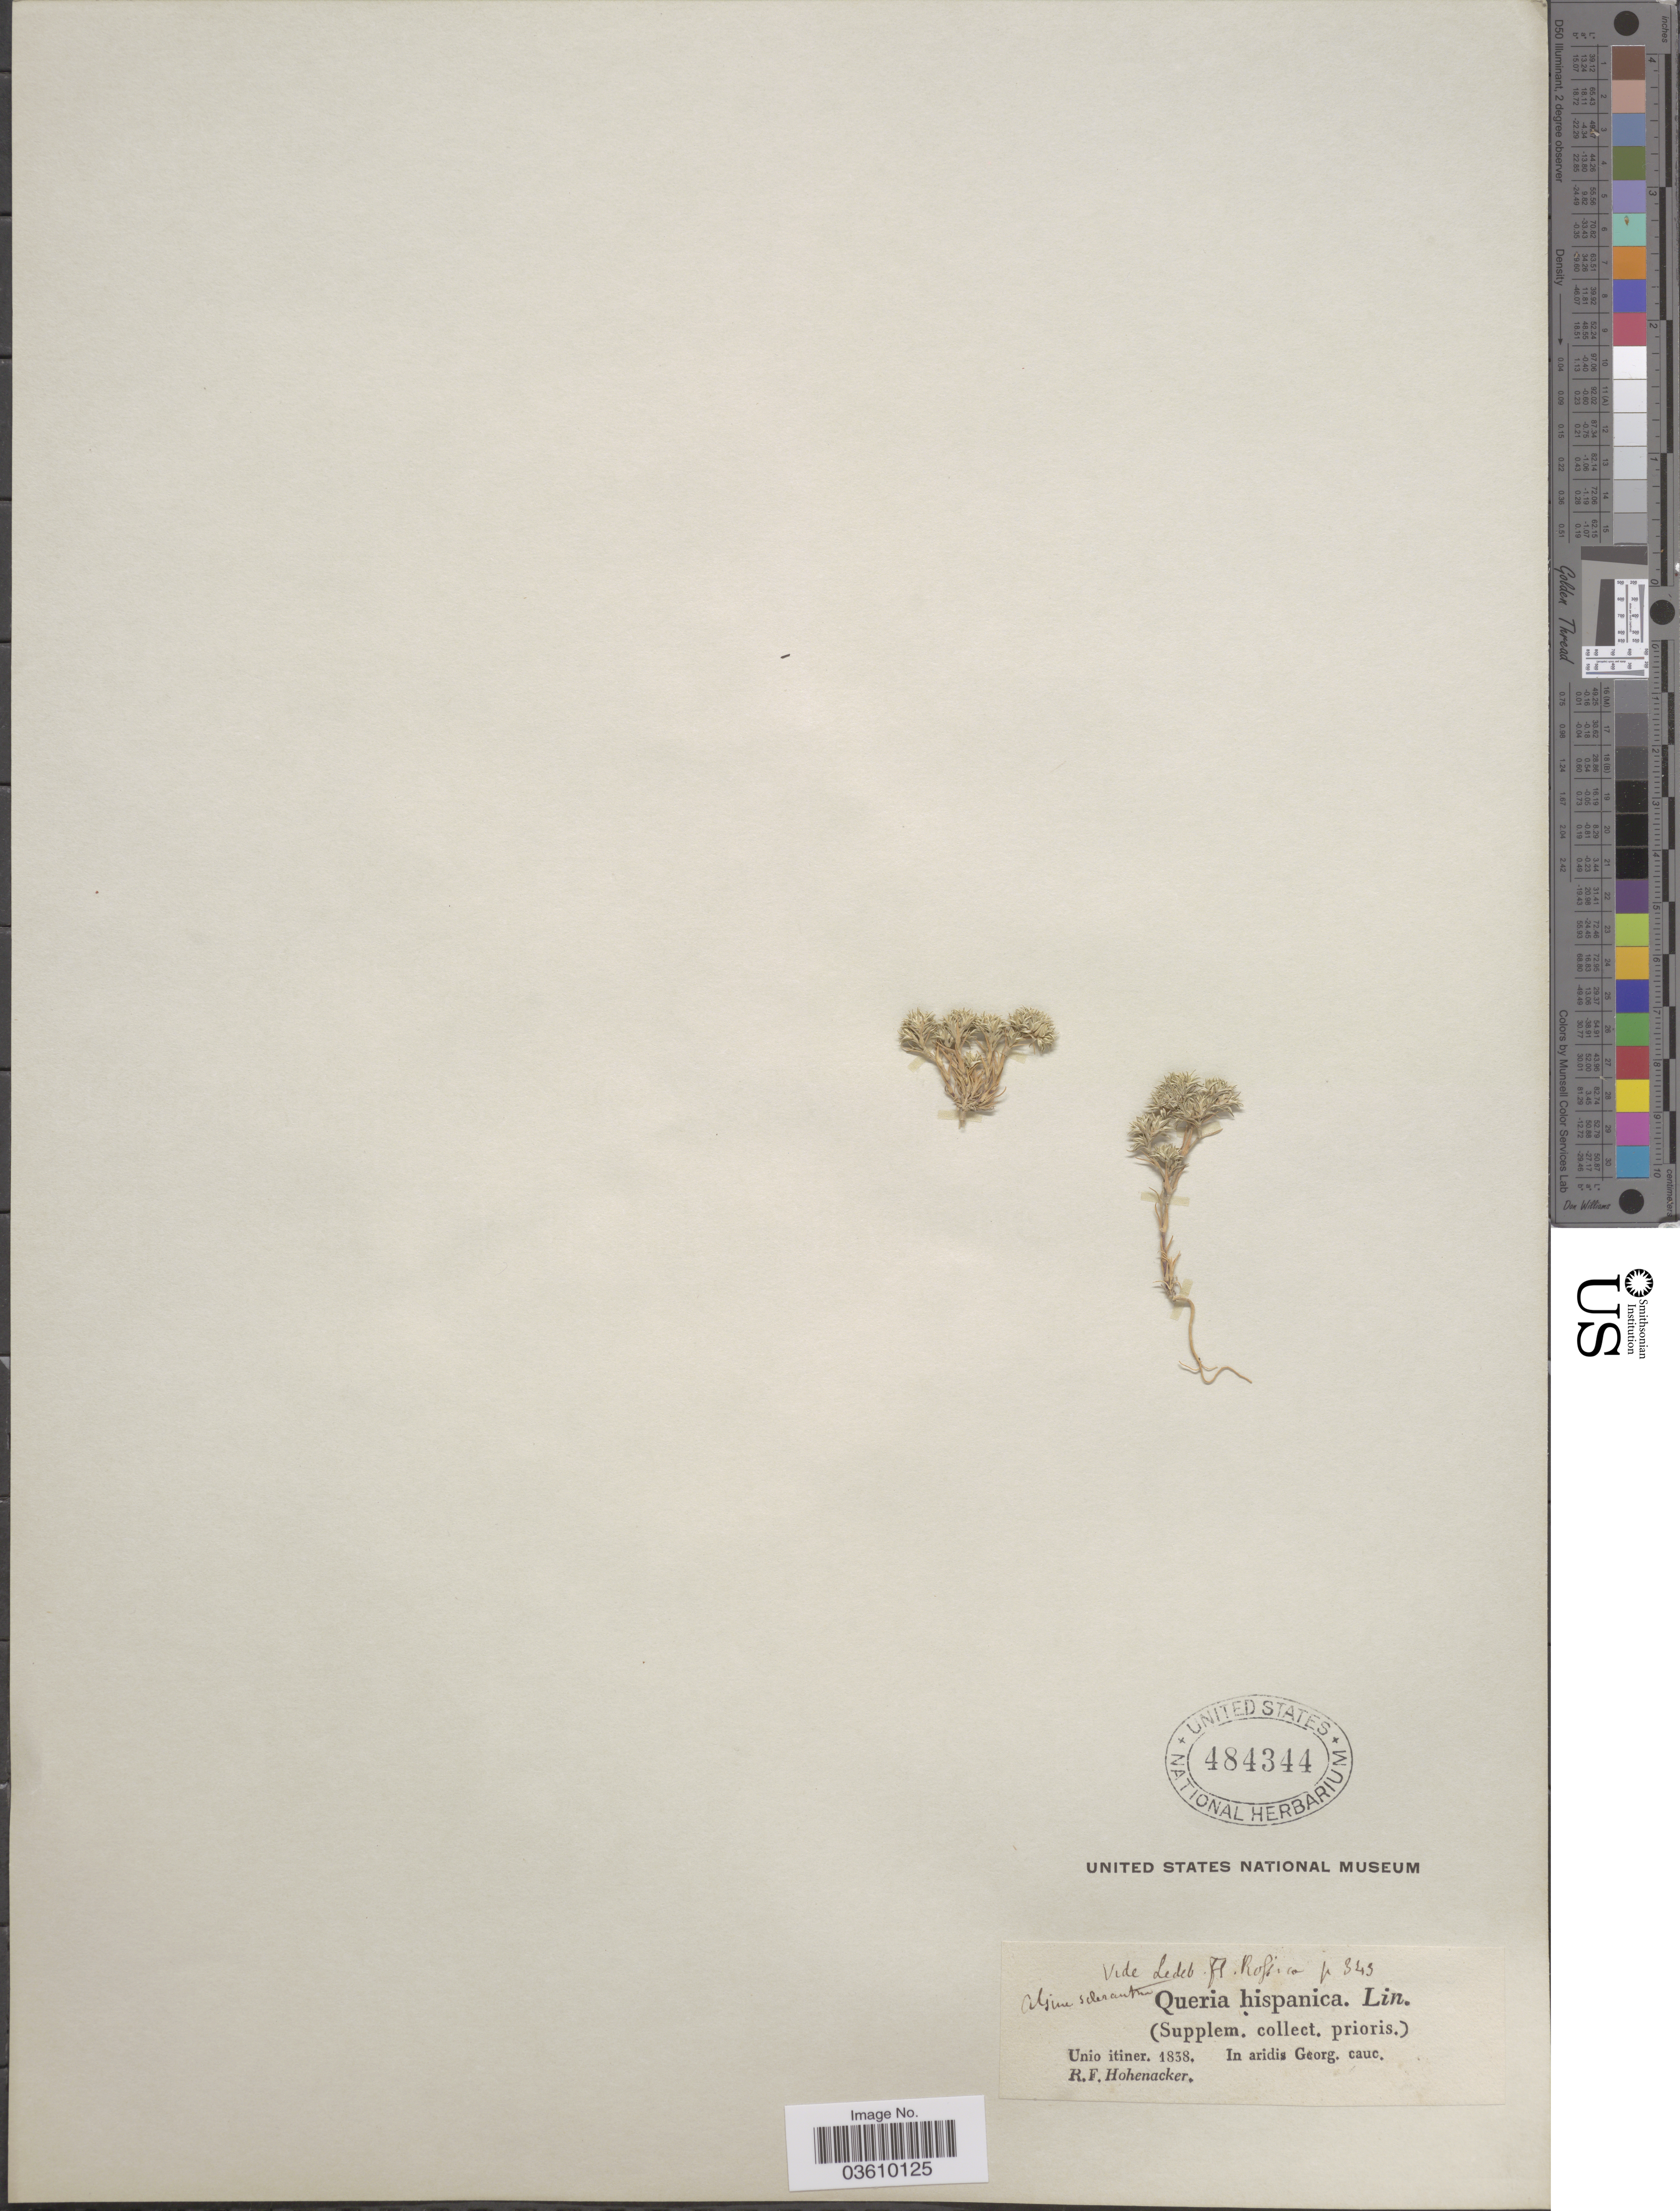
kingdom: Plantae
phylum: Tracheophyta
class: Magnoliopsida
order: Caryophyllales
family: Caryophyllaceae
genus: Stellaria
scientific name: Stellaria sp.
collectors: R. F. Hohenacker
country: Georgia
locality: In aridis Georg. cauc.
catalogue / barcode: US 484344